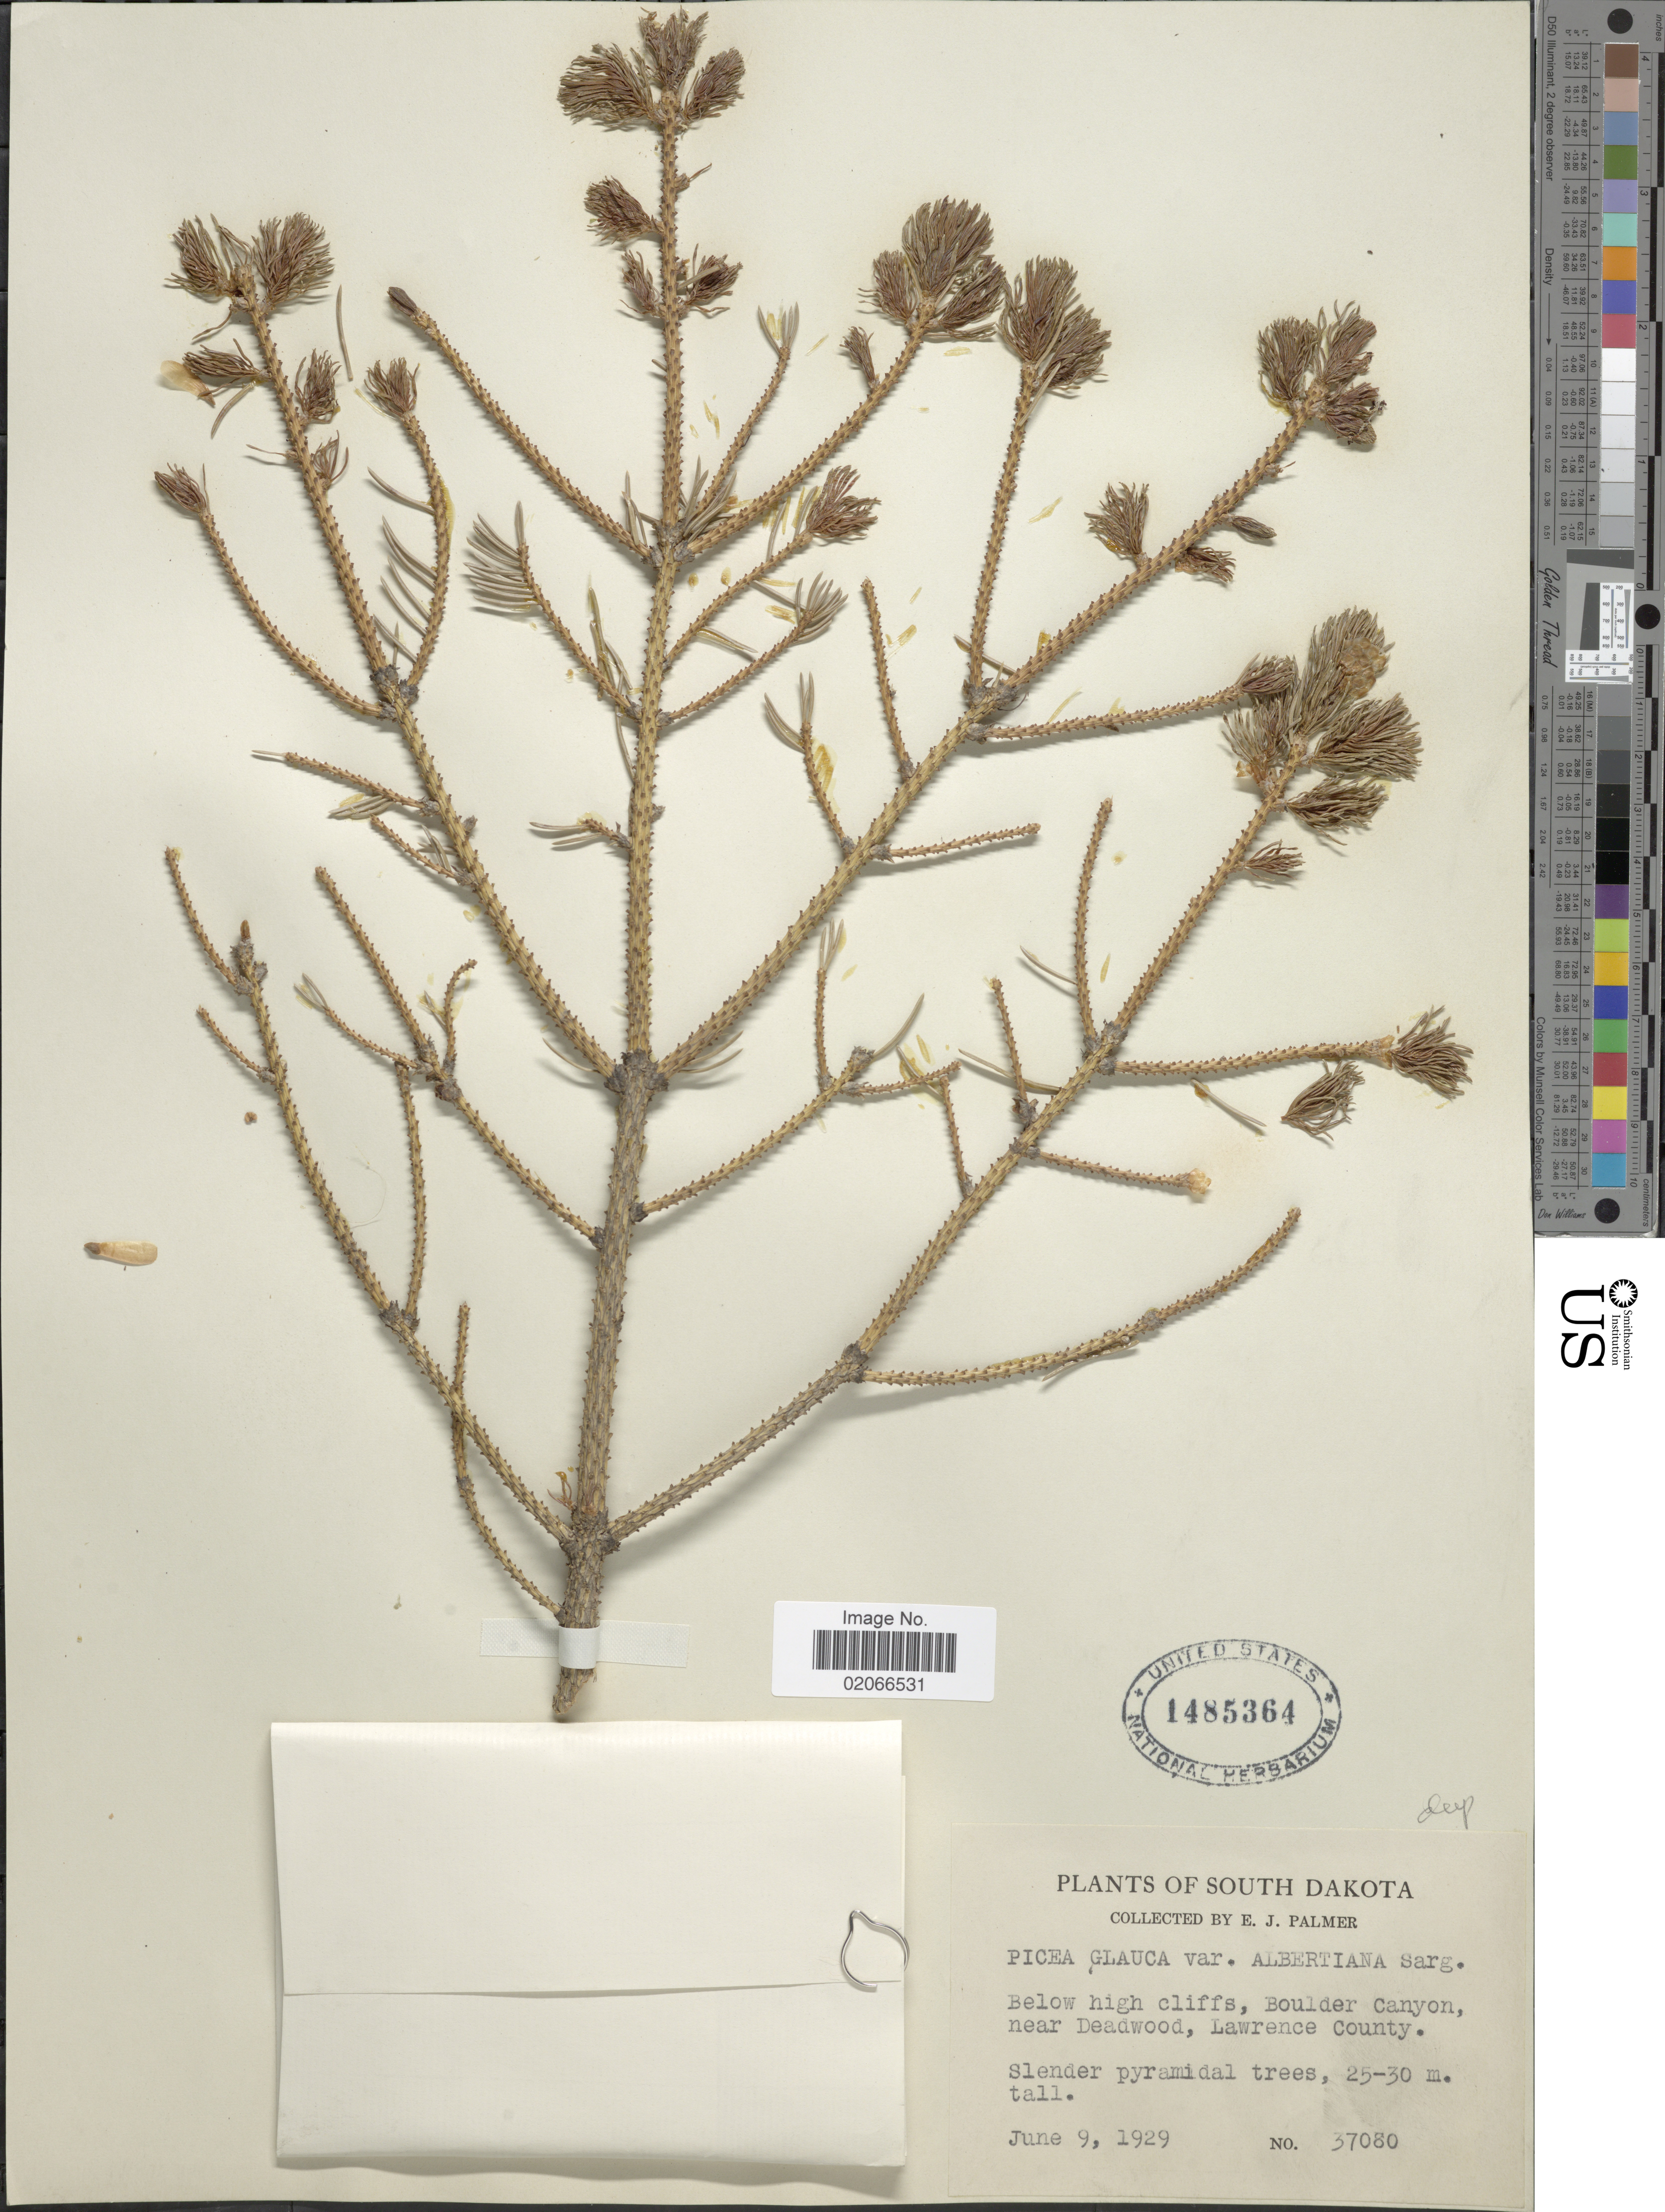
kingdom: Plantae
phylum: Tracheophyta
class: Pinopsida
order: Pinales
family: Pinaceae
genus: Picea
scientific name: Picea glauca var. albertiana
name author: (S. Br.) Sarg.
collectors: E. J. Palmer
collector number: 37080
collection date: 1929-06-09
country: United States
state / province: South Dakota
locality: Below high cliffd, Boulder Canyon near Deadwood, Lawrence County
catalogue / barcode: US 1485364